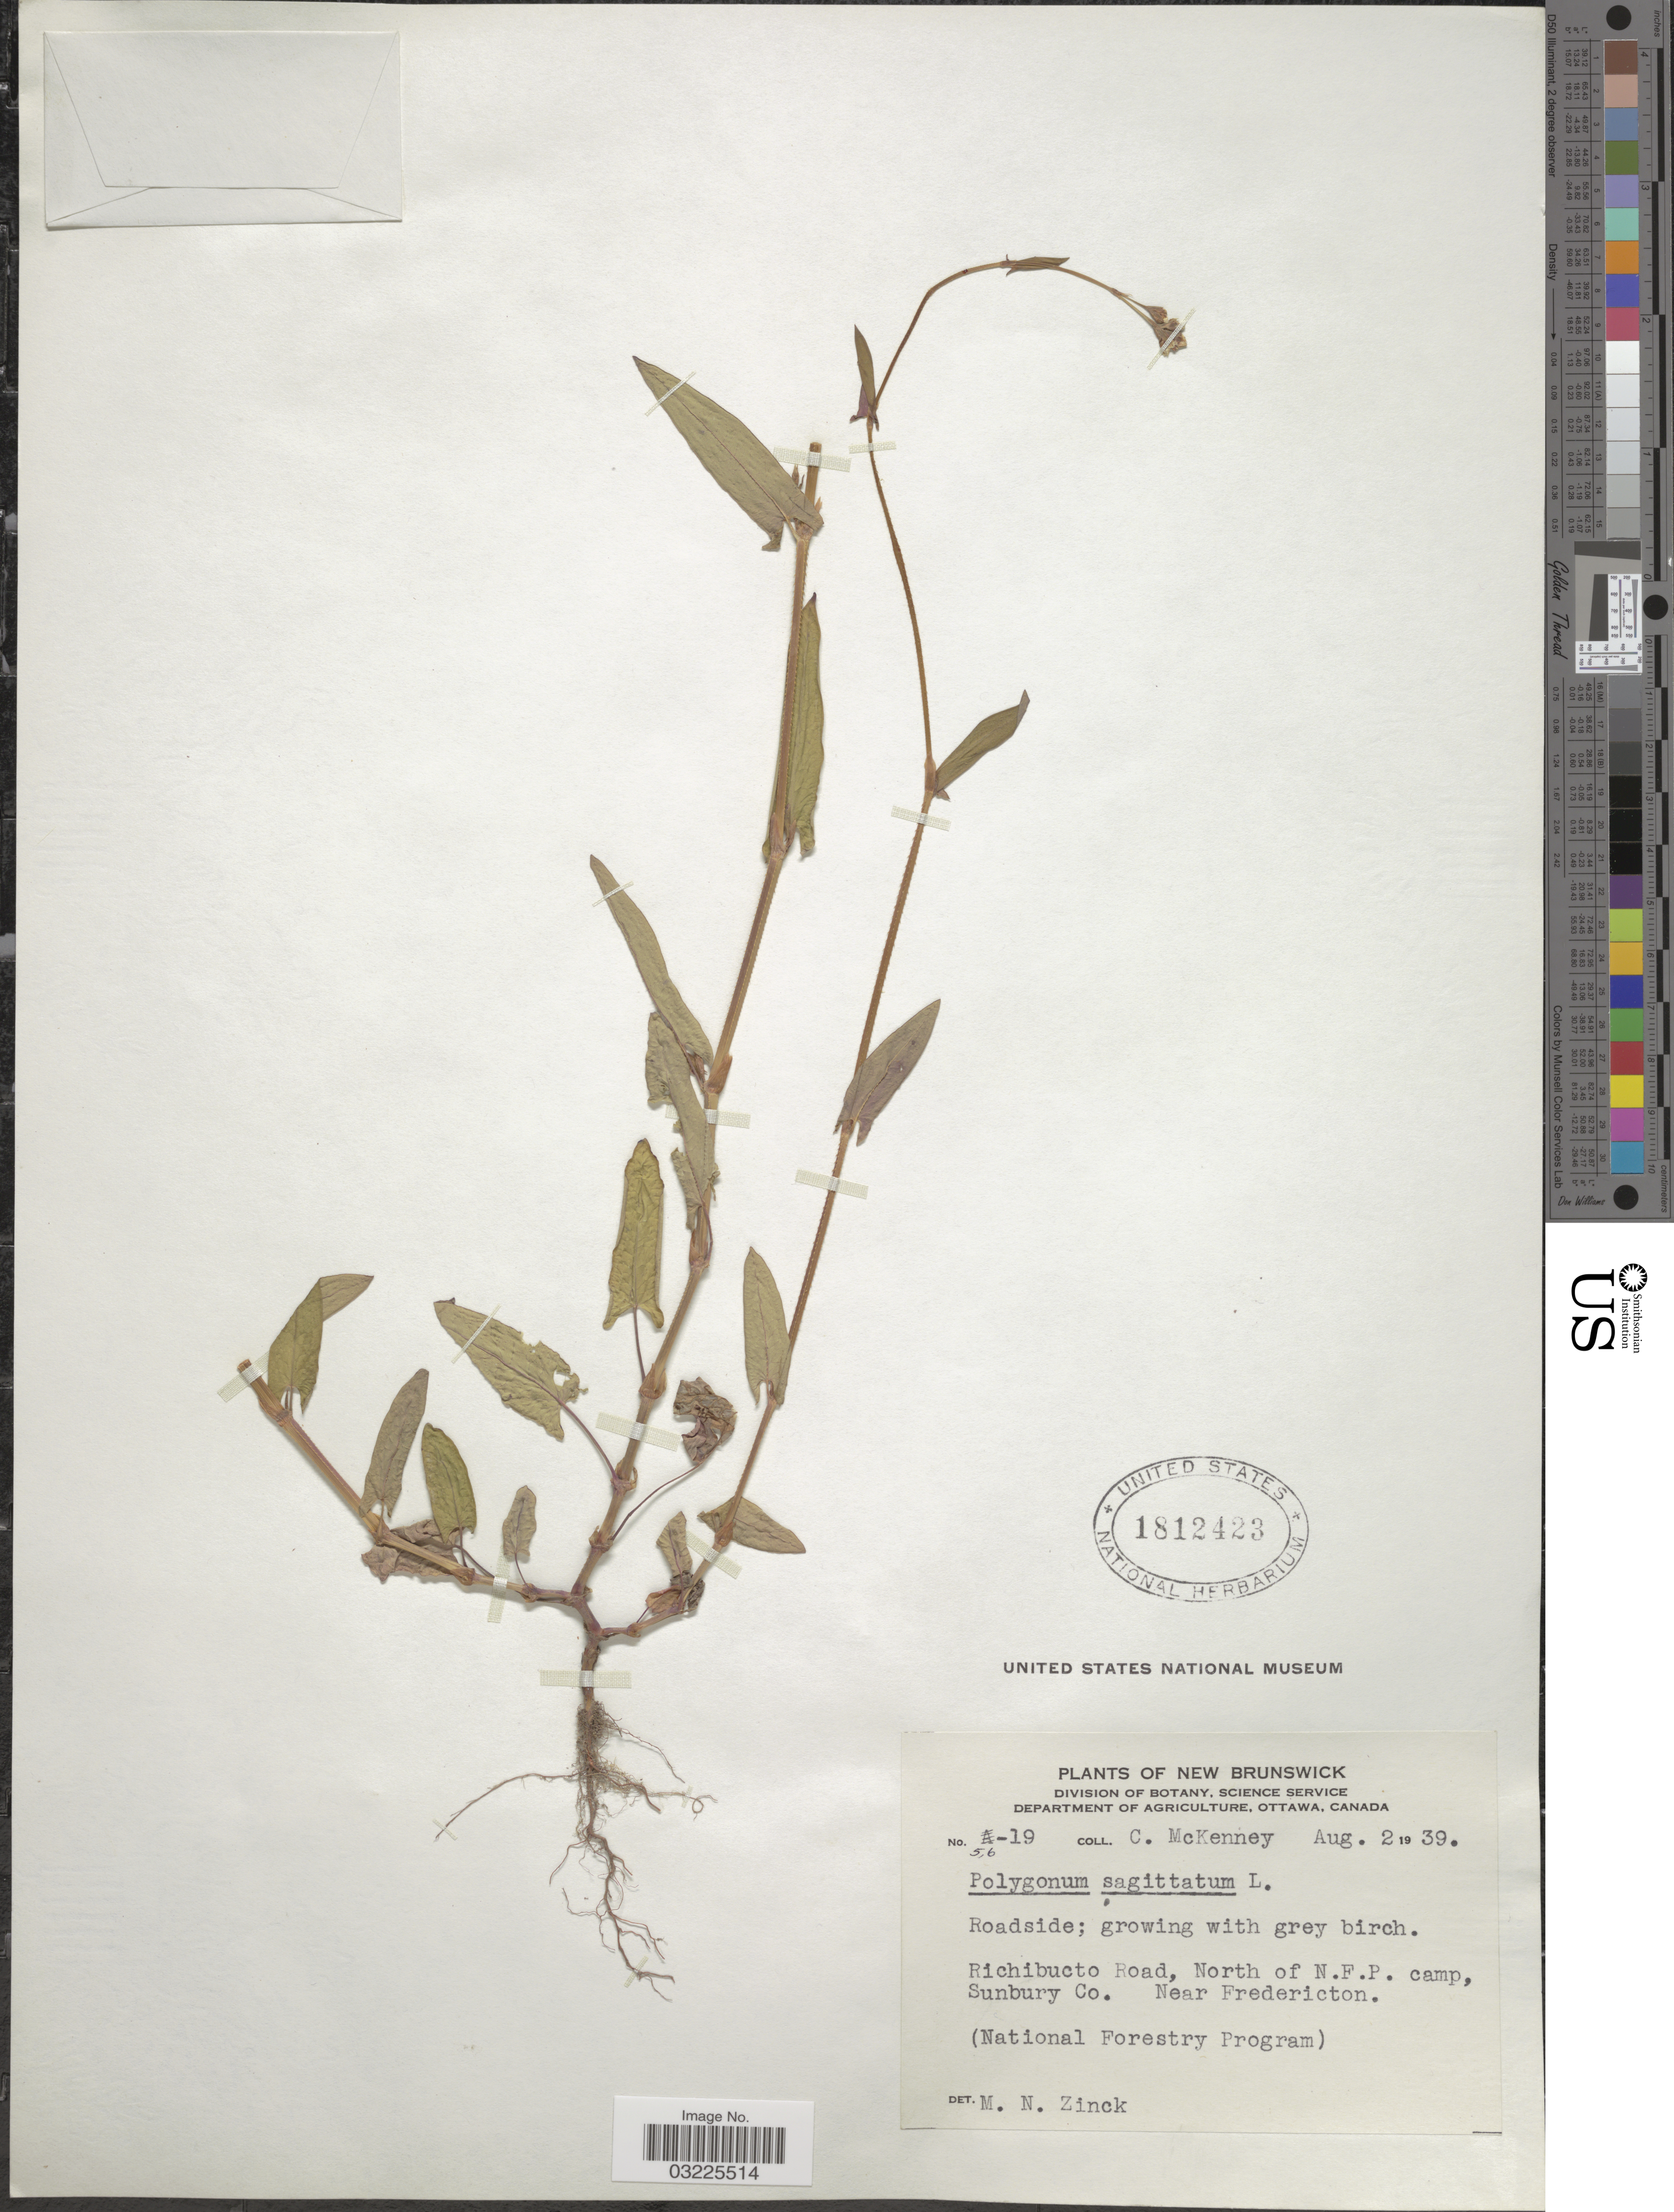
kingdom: Plantae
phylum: Tracheophyta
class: Magnoliopsida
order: Caryophyllales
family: Polygonaceae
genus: Persicaria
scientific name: Persicaria sagittata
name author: (L.) H. Gross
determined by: Atha, D. E.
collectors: C. McKenney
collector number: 5,6-19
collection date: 1939-08-02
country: Canada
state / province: New Brunswick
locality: Richibucto Road, North of N.F.P. camp, Sunburry Co. Near Fredericton.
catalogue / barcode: US 1812423